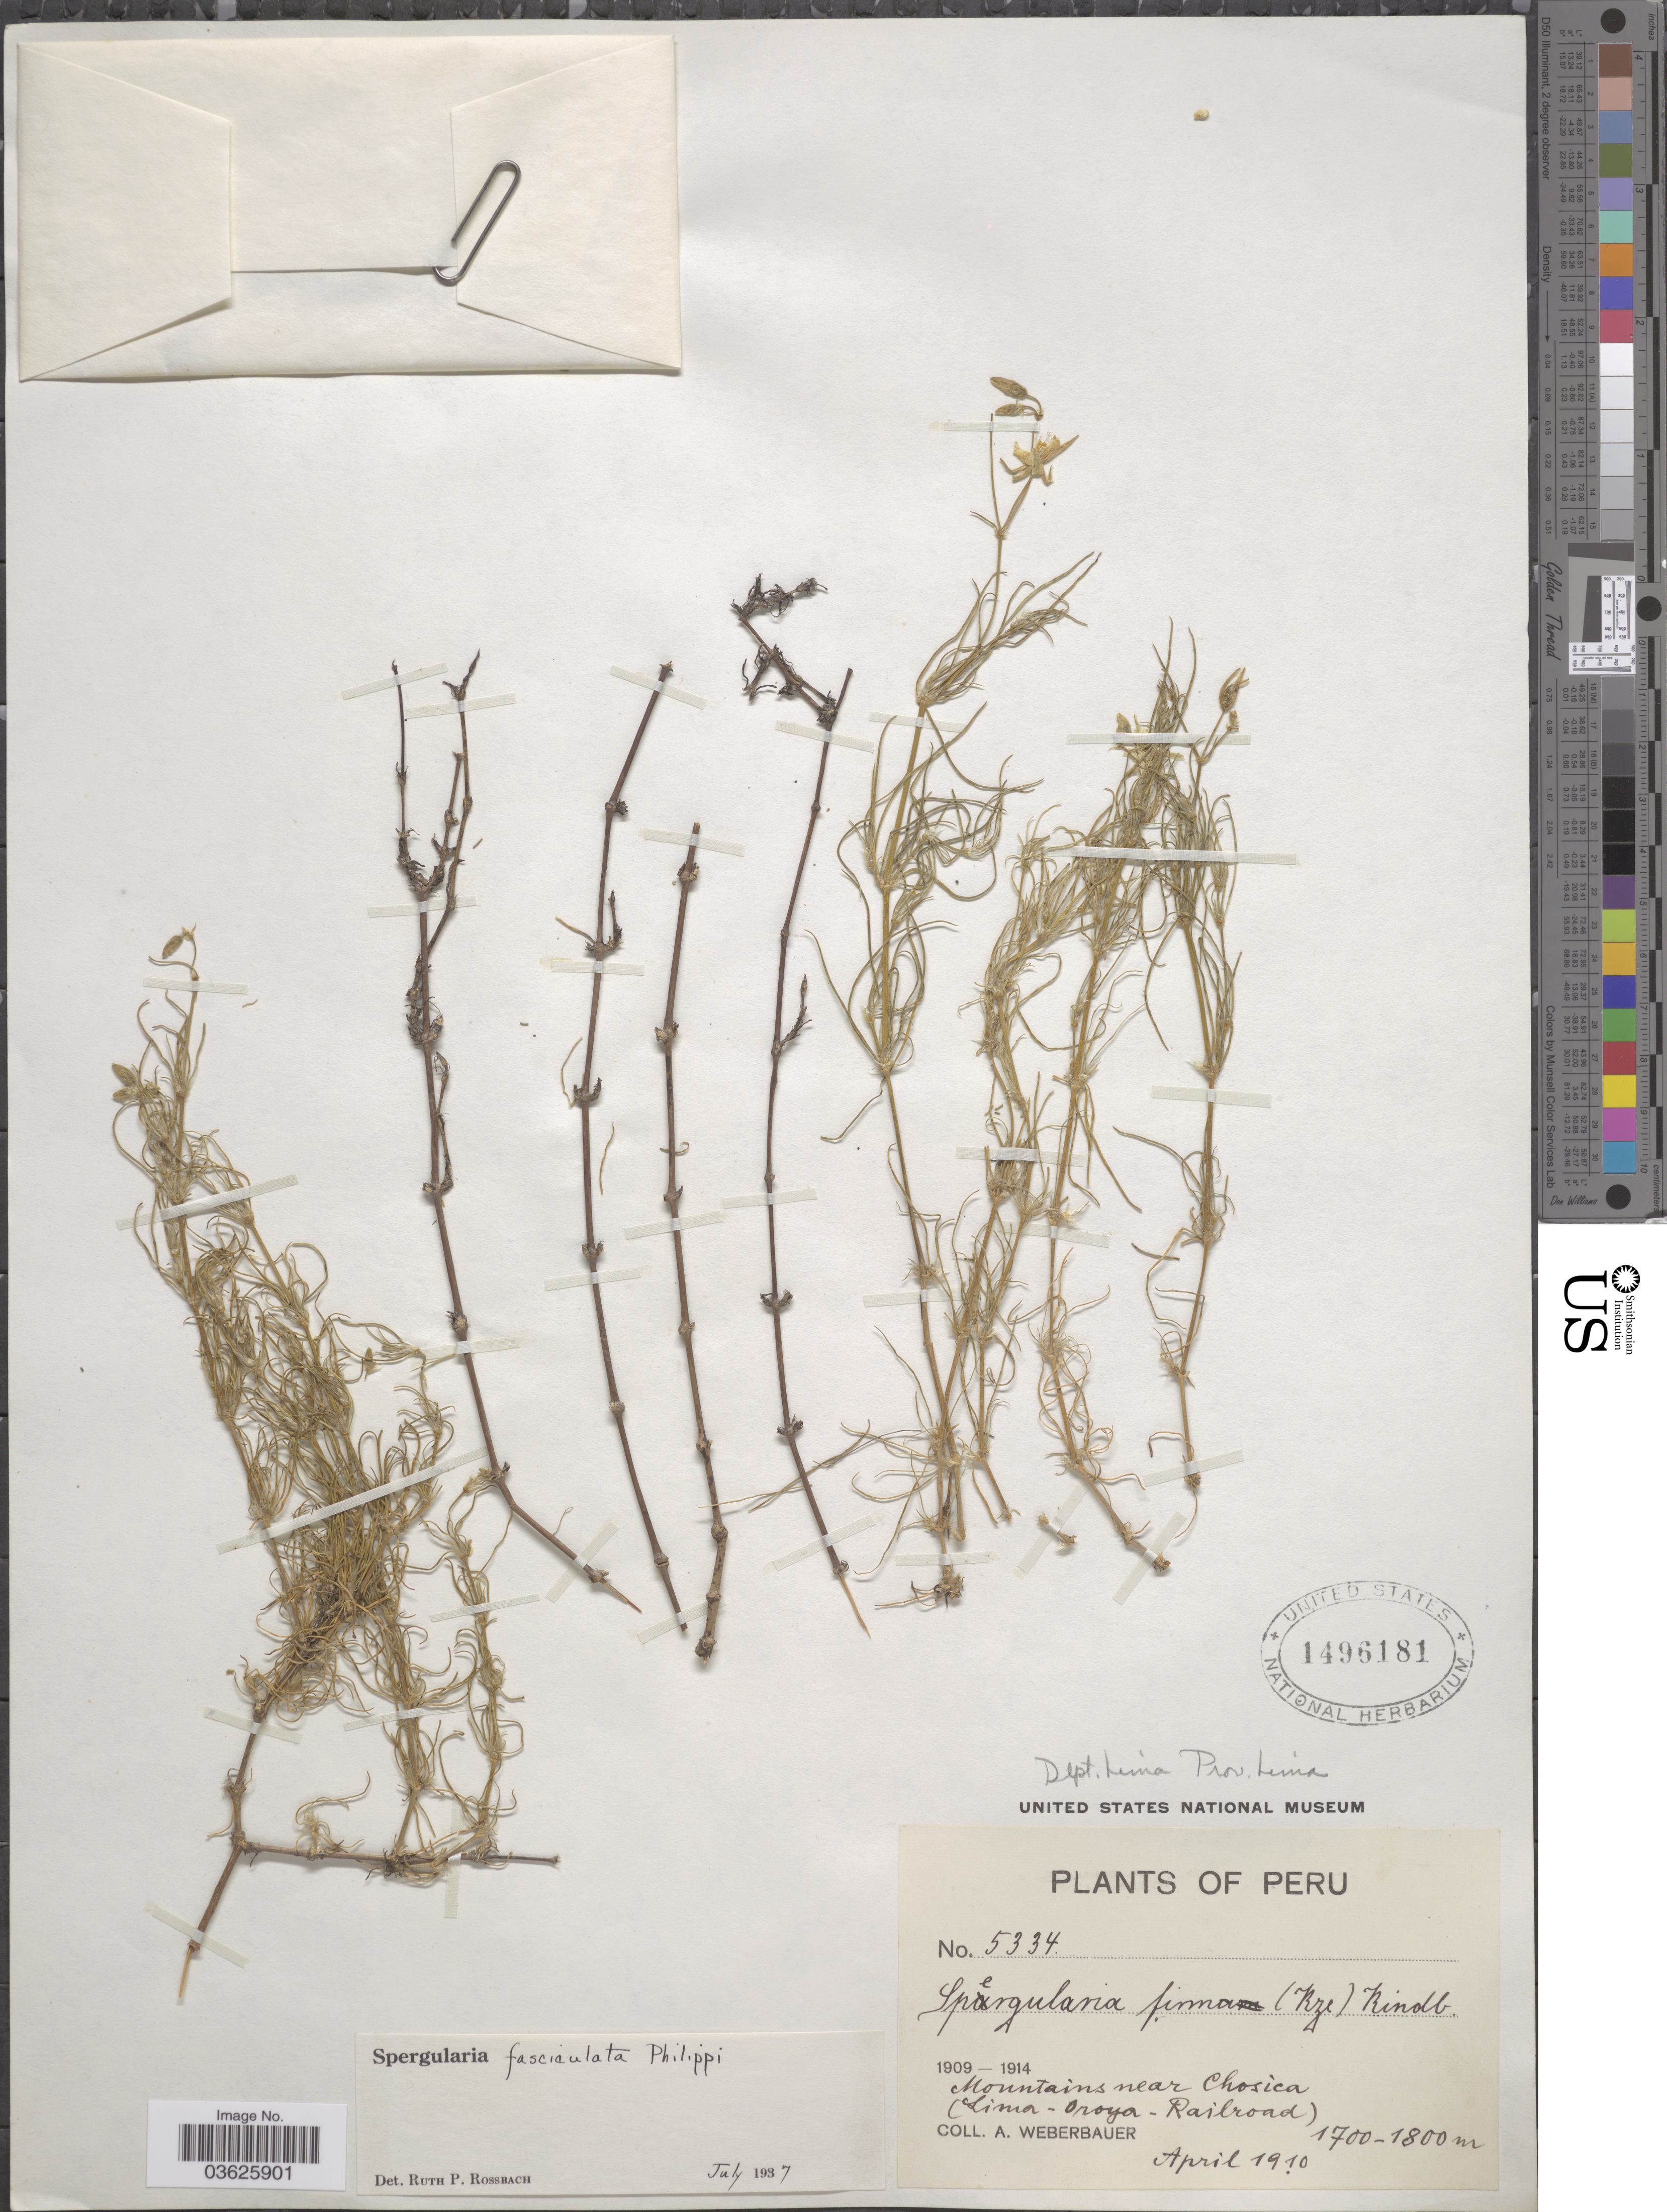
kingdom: Plantae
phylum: Tracheophyta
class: Magnoliopsida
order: Caryophyllales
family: Caryophyllaceae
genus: Spergularia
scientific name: Spergularia fasciculata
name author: Phil.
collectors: A. Weberbauer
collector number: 5334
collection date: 1910-04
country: Peru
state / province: Lima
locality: Mountains near Chosica (Lima-Oroya-Railroad). Dept. Lima. Prov. Lima.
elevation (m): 1700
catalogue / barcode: US 1496181